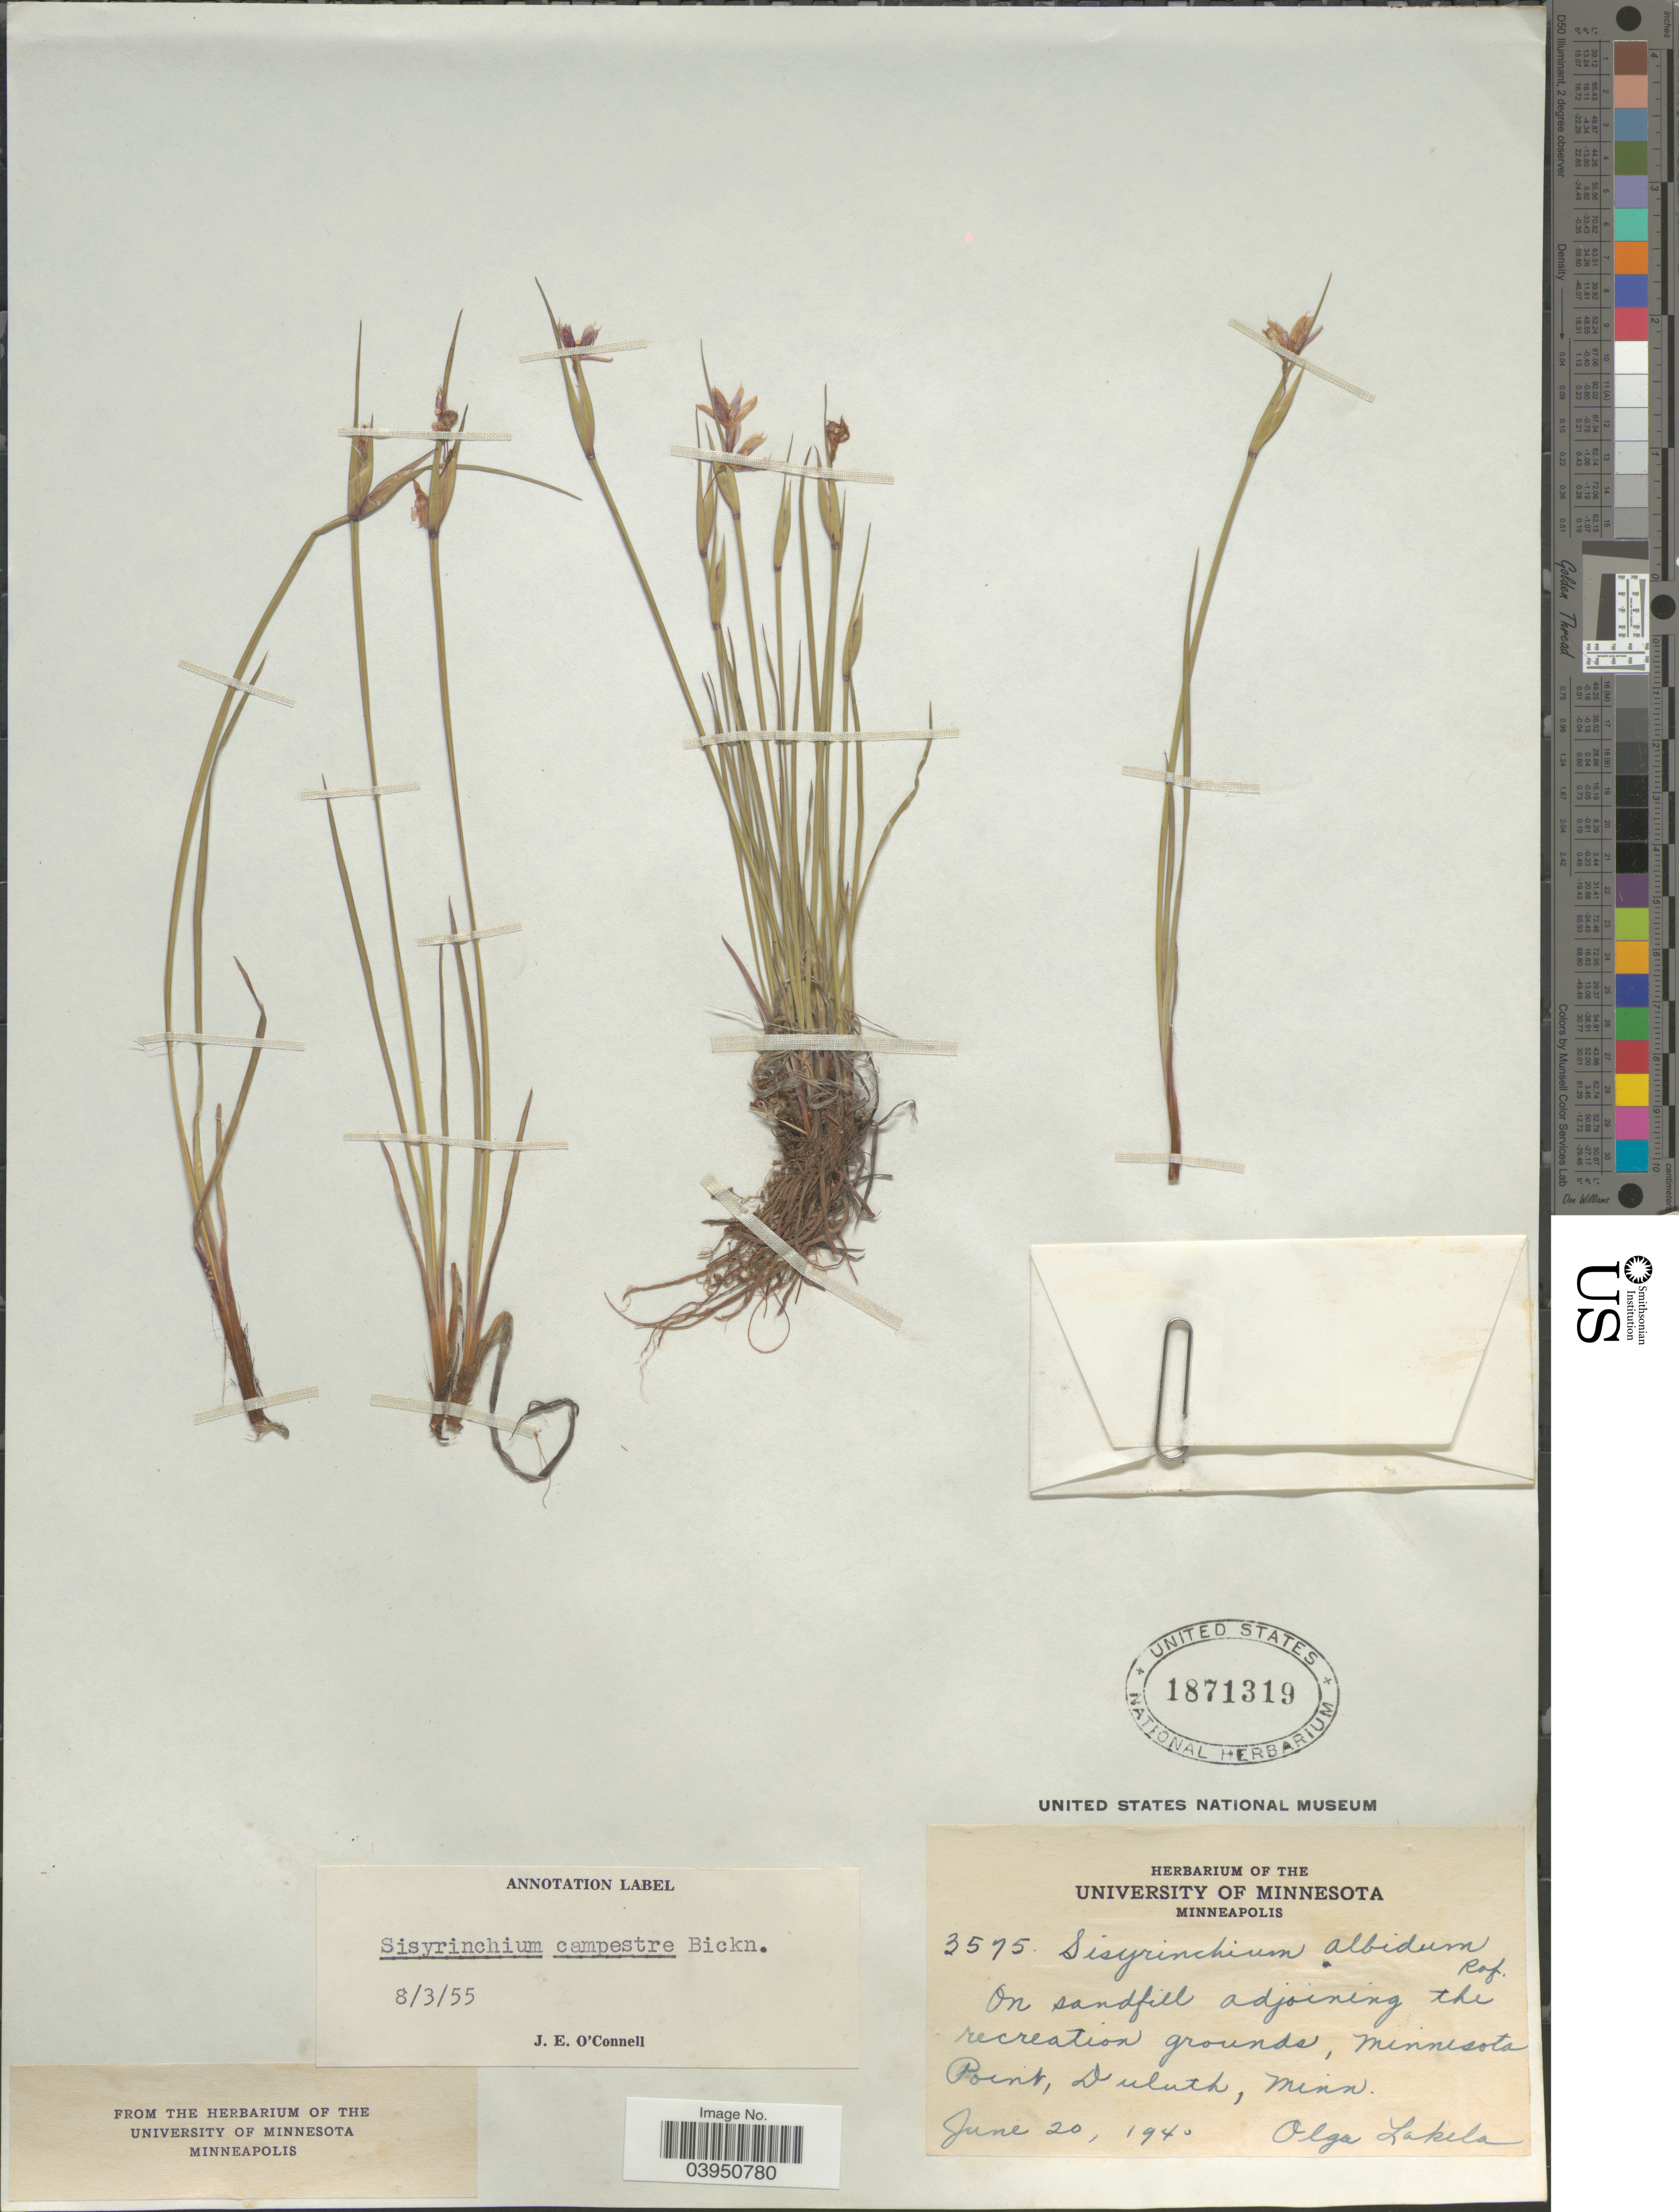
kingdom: Plantae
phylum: Tracheophyta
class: Liliopsida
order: Asparagales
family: Iridaceae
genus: Sisyrinchium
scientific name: Sisyrinchium campestre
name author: E.P. Bicknell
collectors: O. K. Lakela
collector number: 3575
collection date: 1940-06-20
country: United States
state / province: Minnesota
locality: Minnesota Point, Duluth.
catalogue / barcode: US 1871319